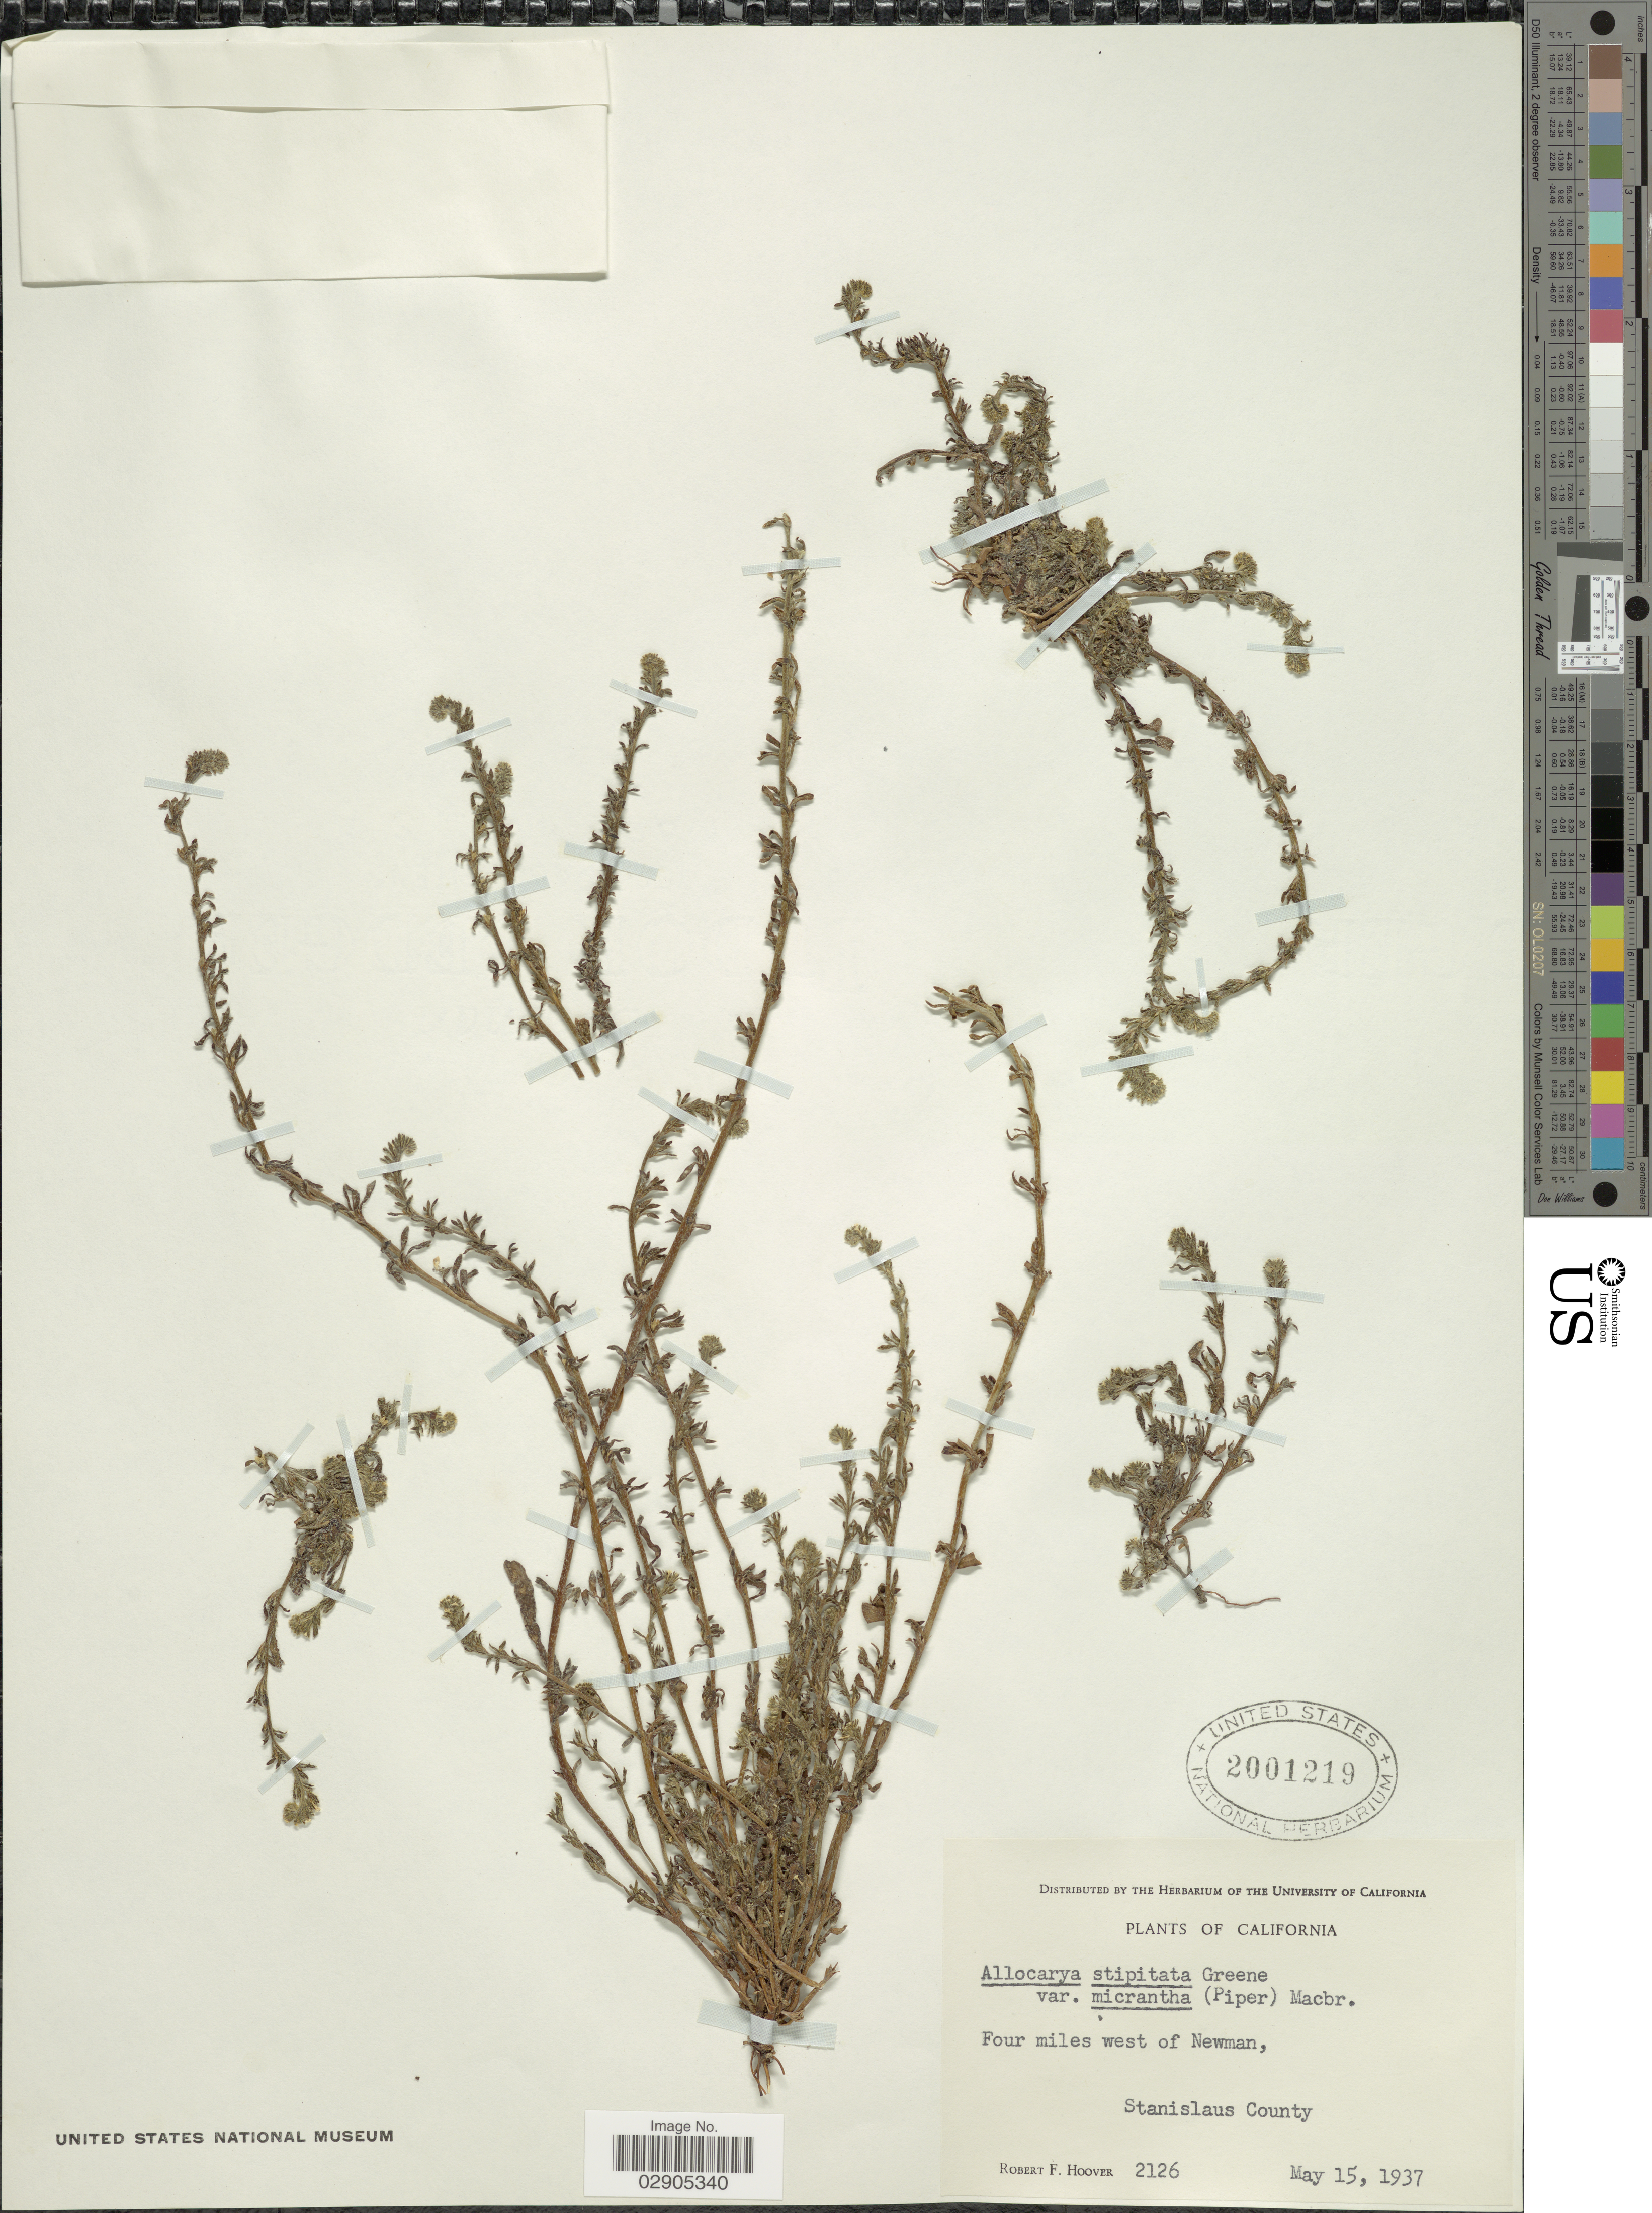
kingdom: Plantae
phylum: Tracheophyta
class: Magnoliopsida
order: Boraginales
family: Boraginaceae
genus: Allocarya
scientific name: Allocarya stipitata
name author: Greene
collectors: R. F. Hoover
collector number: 2126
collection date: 1937-05-15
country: United States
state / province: California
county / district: Stanislaus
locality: Four miles west of Newman, Stanislaus County.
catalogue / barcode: US 2001219